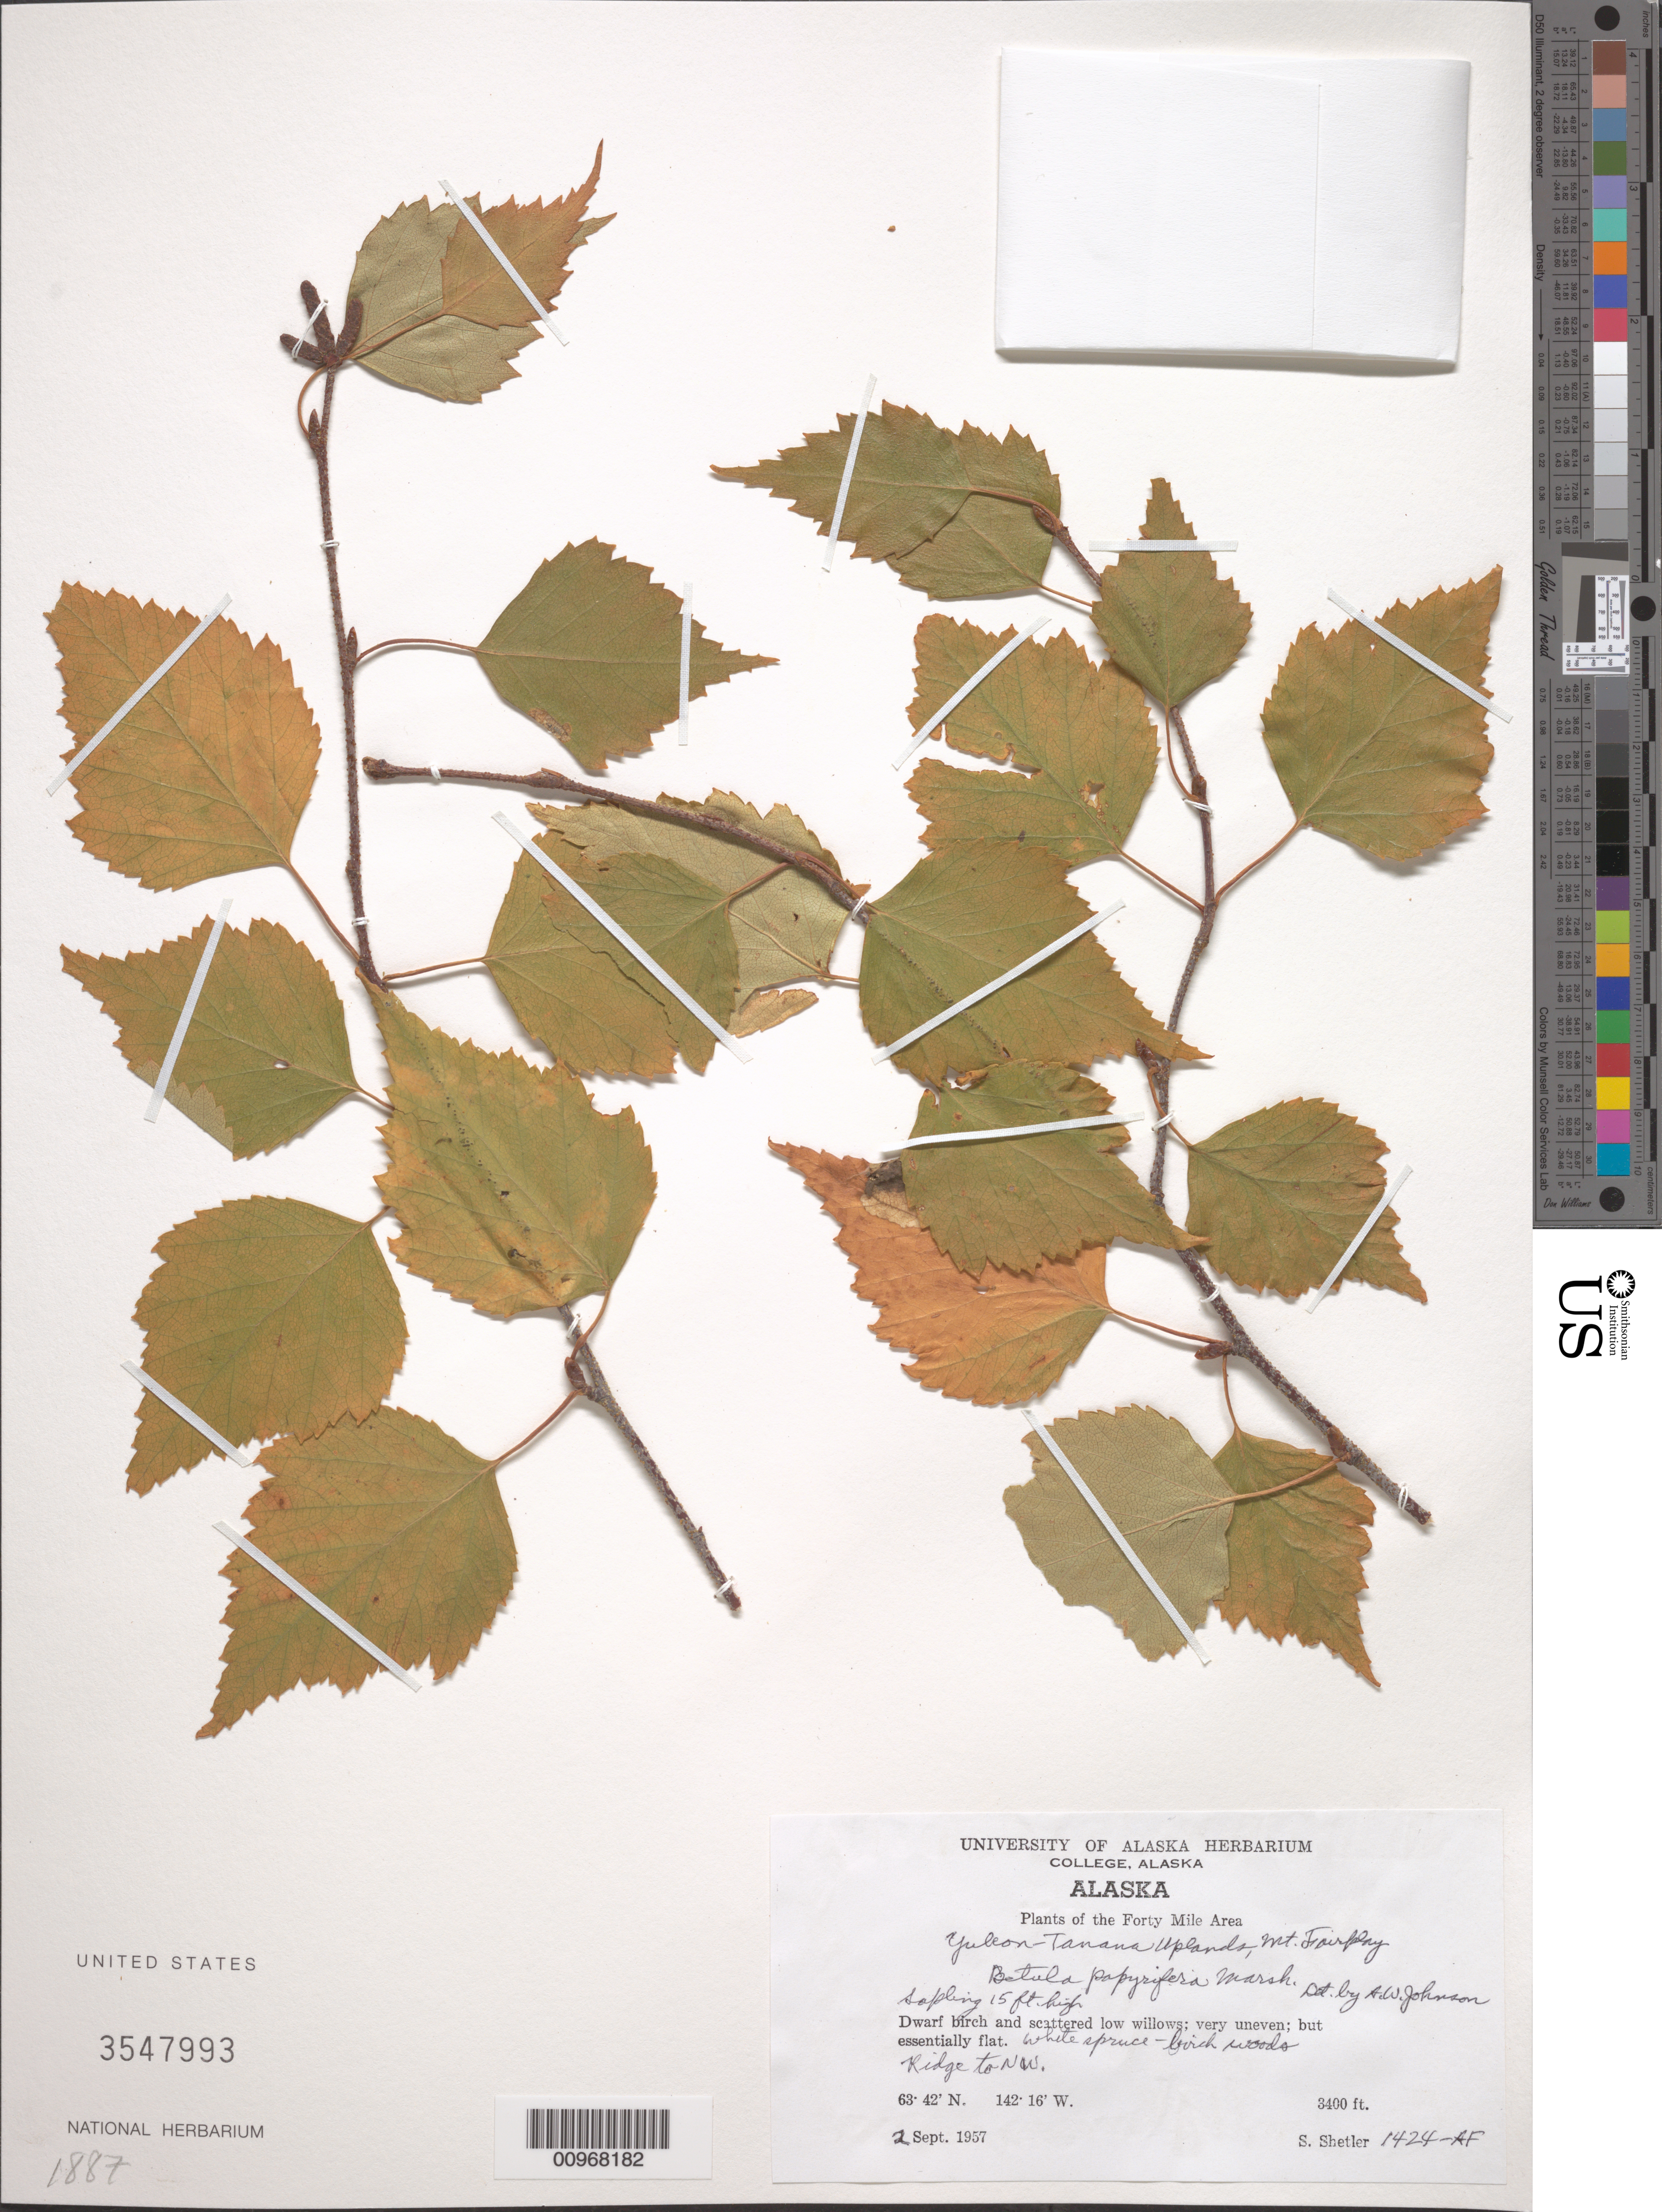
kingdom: Plantae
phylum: Tracheophyta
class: Magnoliopsida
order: Fagales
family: Betulaceae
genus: Betula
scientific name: Betula papyrifera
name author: Marshall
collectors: S. Shetler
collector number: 1424-AF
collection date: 1957-09-02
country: United States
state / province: Alaska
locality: Forty Mile Area. Yukon-Tanana Uplands, Mt. Fairplay. Ridge to NW.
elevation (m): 1036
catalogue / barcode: US 3547993